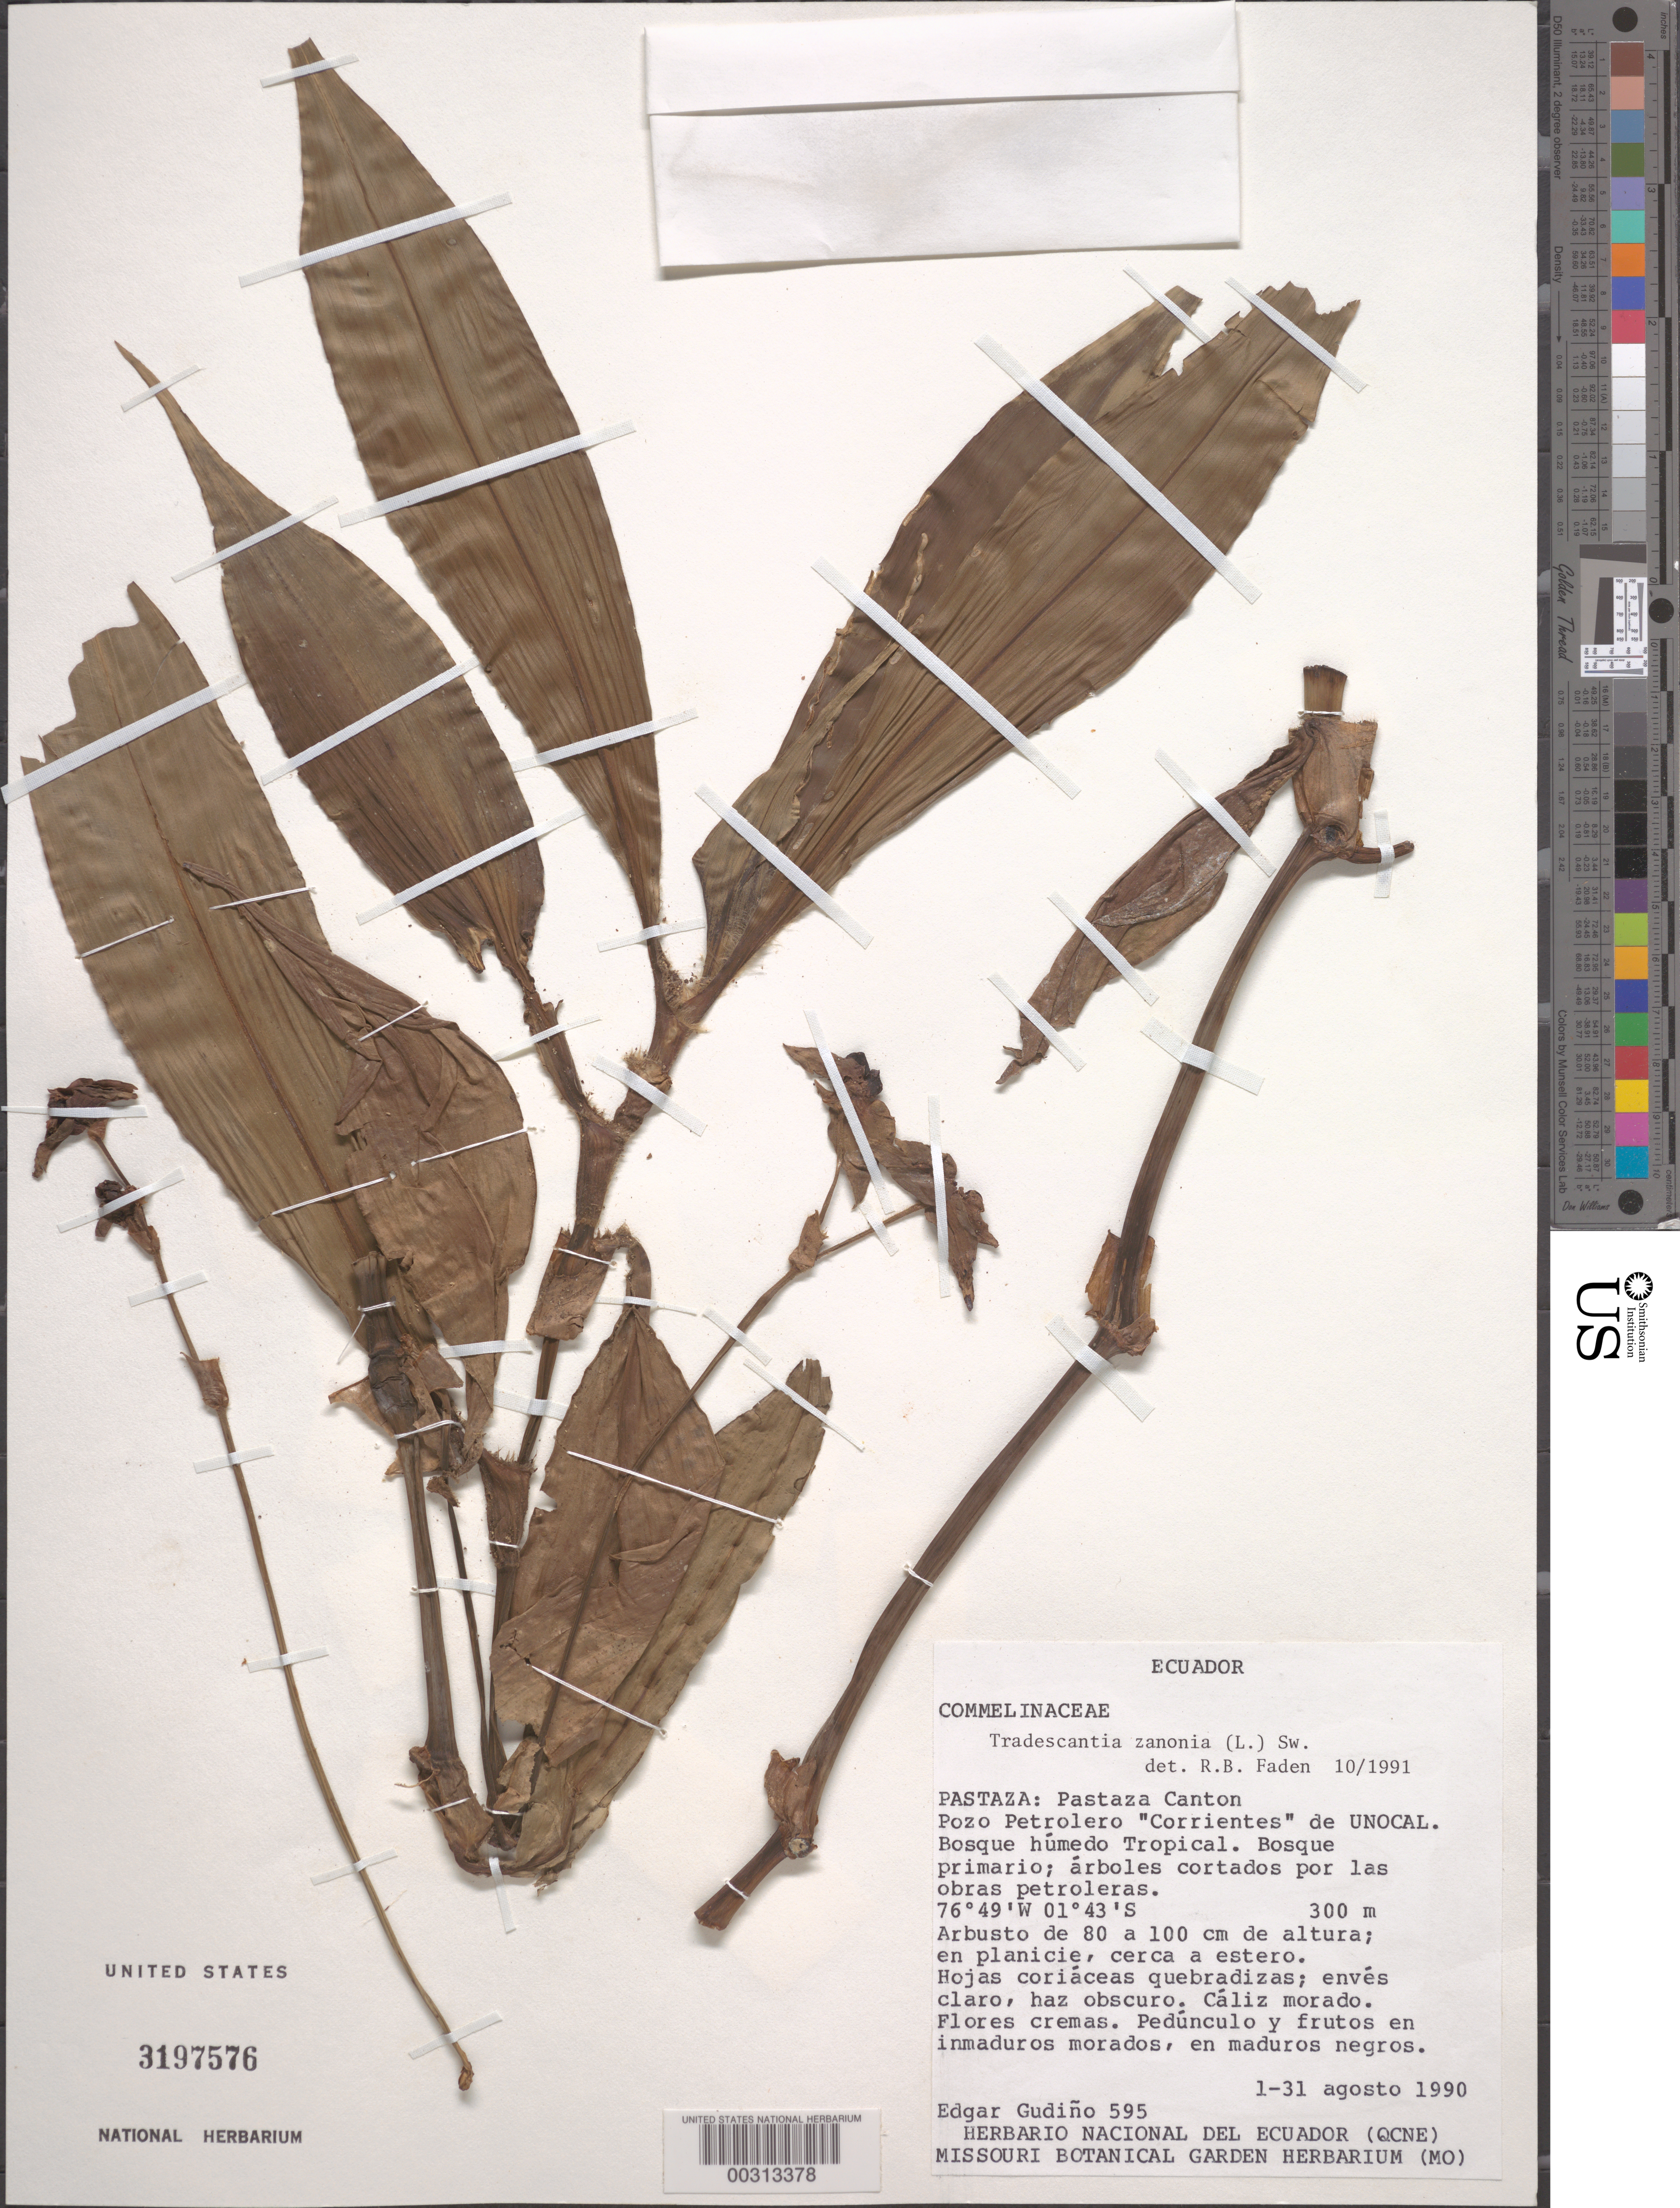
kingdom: Plantae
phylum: Tracheophyta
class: Liliopsida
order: Commelinales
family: Commelinaceae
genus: Tradescantia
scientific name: Tradescantia zanonia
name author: (L.) Sw.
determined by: Faden, Robert B., (US), Smithsonian Institution - National Museum of Natural History (UNITED STATES)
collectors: E. Gudiño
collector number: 595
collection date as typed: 01 Aug 1990 to 31 Aug 1990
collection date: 1990-08-01/1990-08-31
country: Ecuador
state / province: Pastaza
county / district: Pastaza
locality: Pastaza Canton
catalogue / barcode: US 3197576